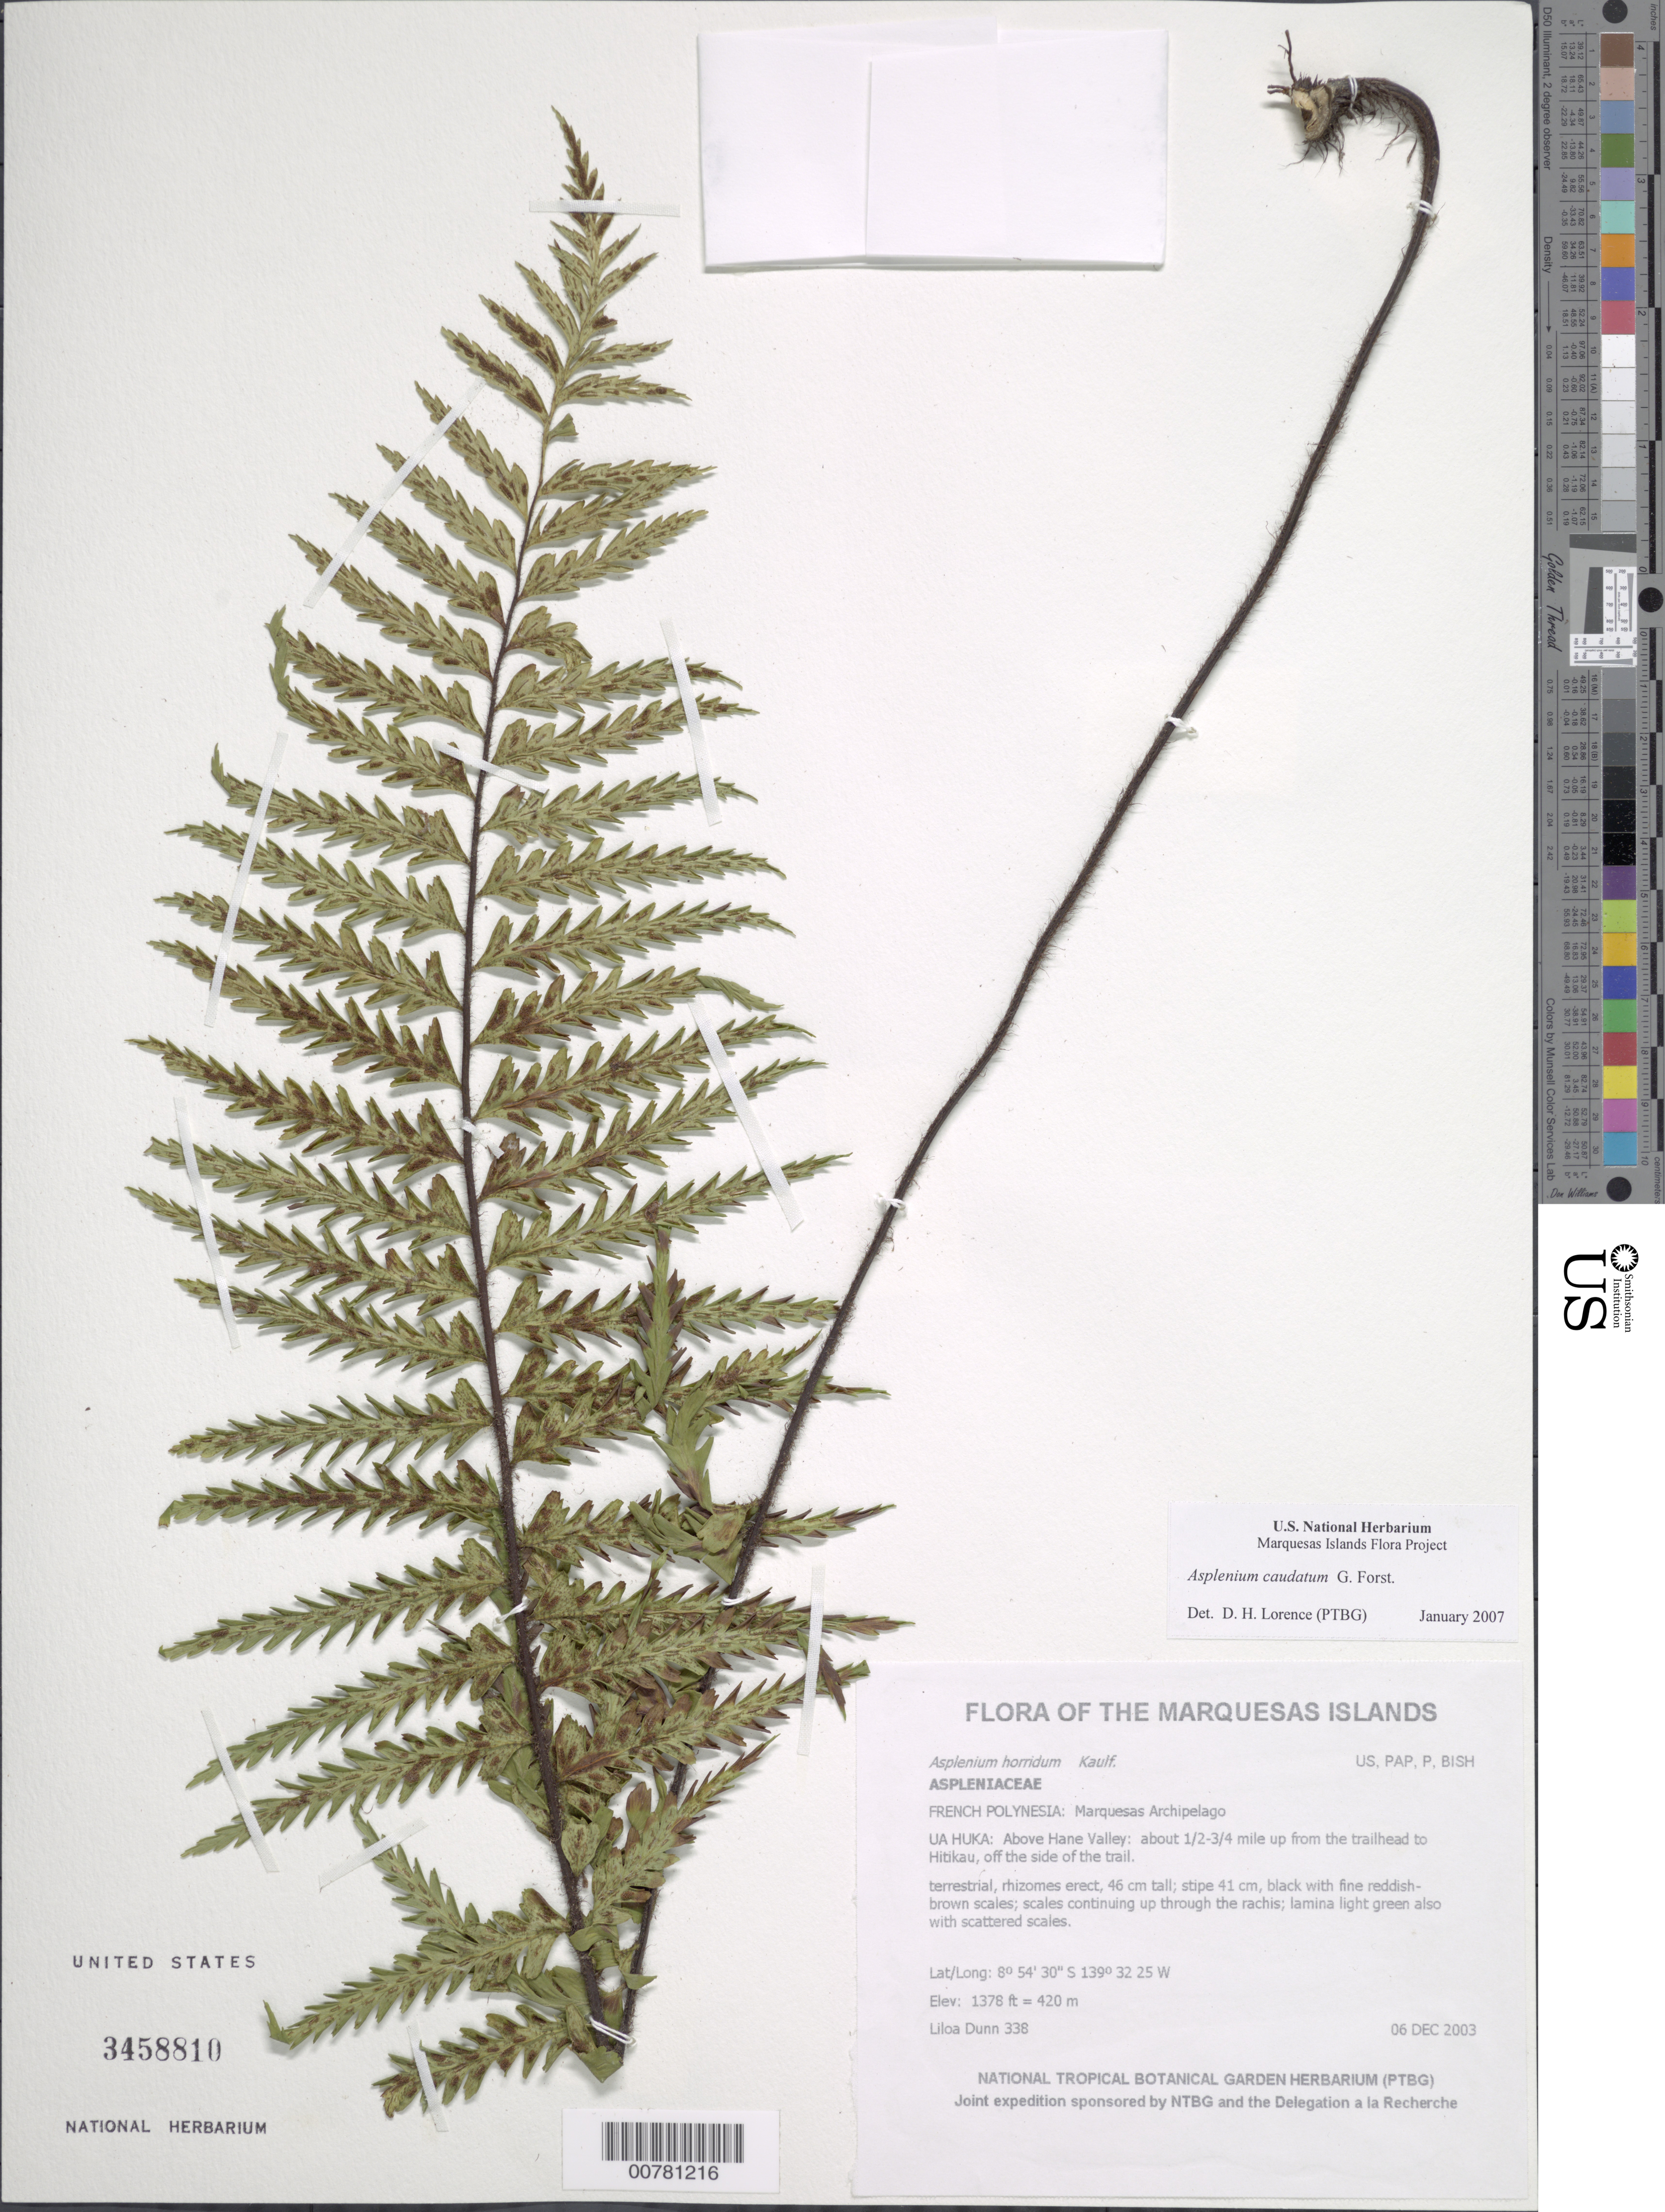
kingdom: Plantae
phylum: Tracheophyta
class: Polypodiopsida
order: Polypodiales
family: Aspleniaceae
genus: Asplenium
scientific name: Asplenium horridum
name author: Kaulf.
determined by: Wagner, W. L., (BOT), Smithsonian Institution - National Museum of Natural History (UNITED STATES)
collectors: L. Dunn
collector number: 338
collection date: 2003-12-06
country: French Polynesia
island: Ua Huka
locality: Above Hane Valley: about 1/2-3/4 mile up from the trailhead to Hitikau, off the side of the trail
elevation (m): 420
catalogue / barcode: US 3458810